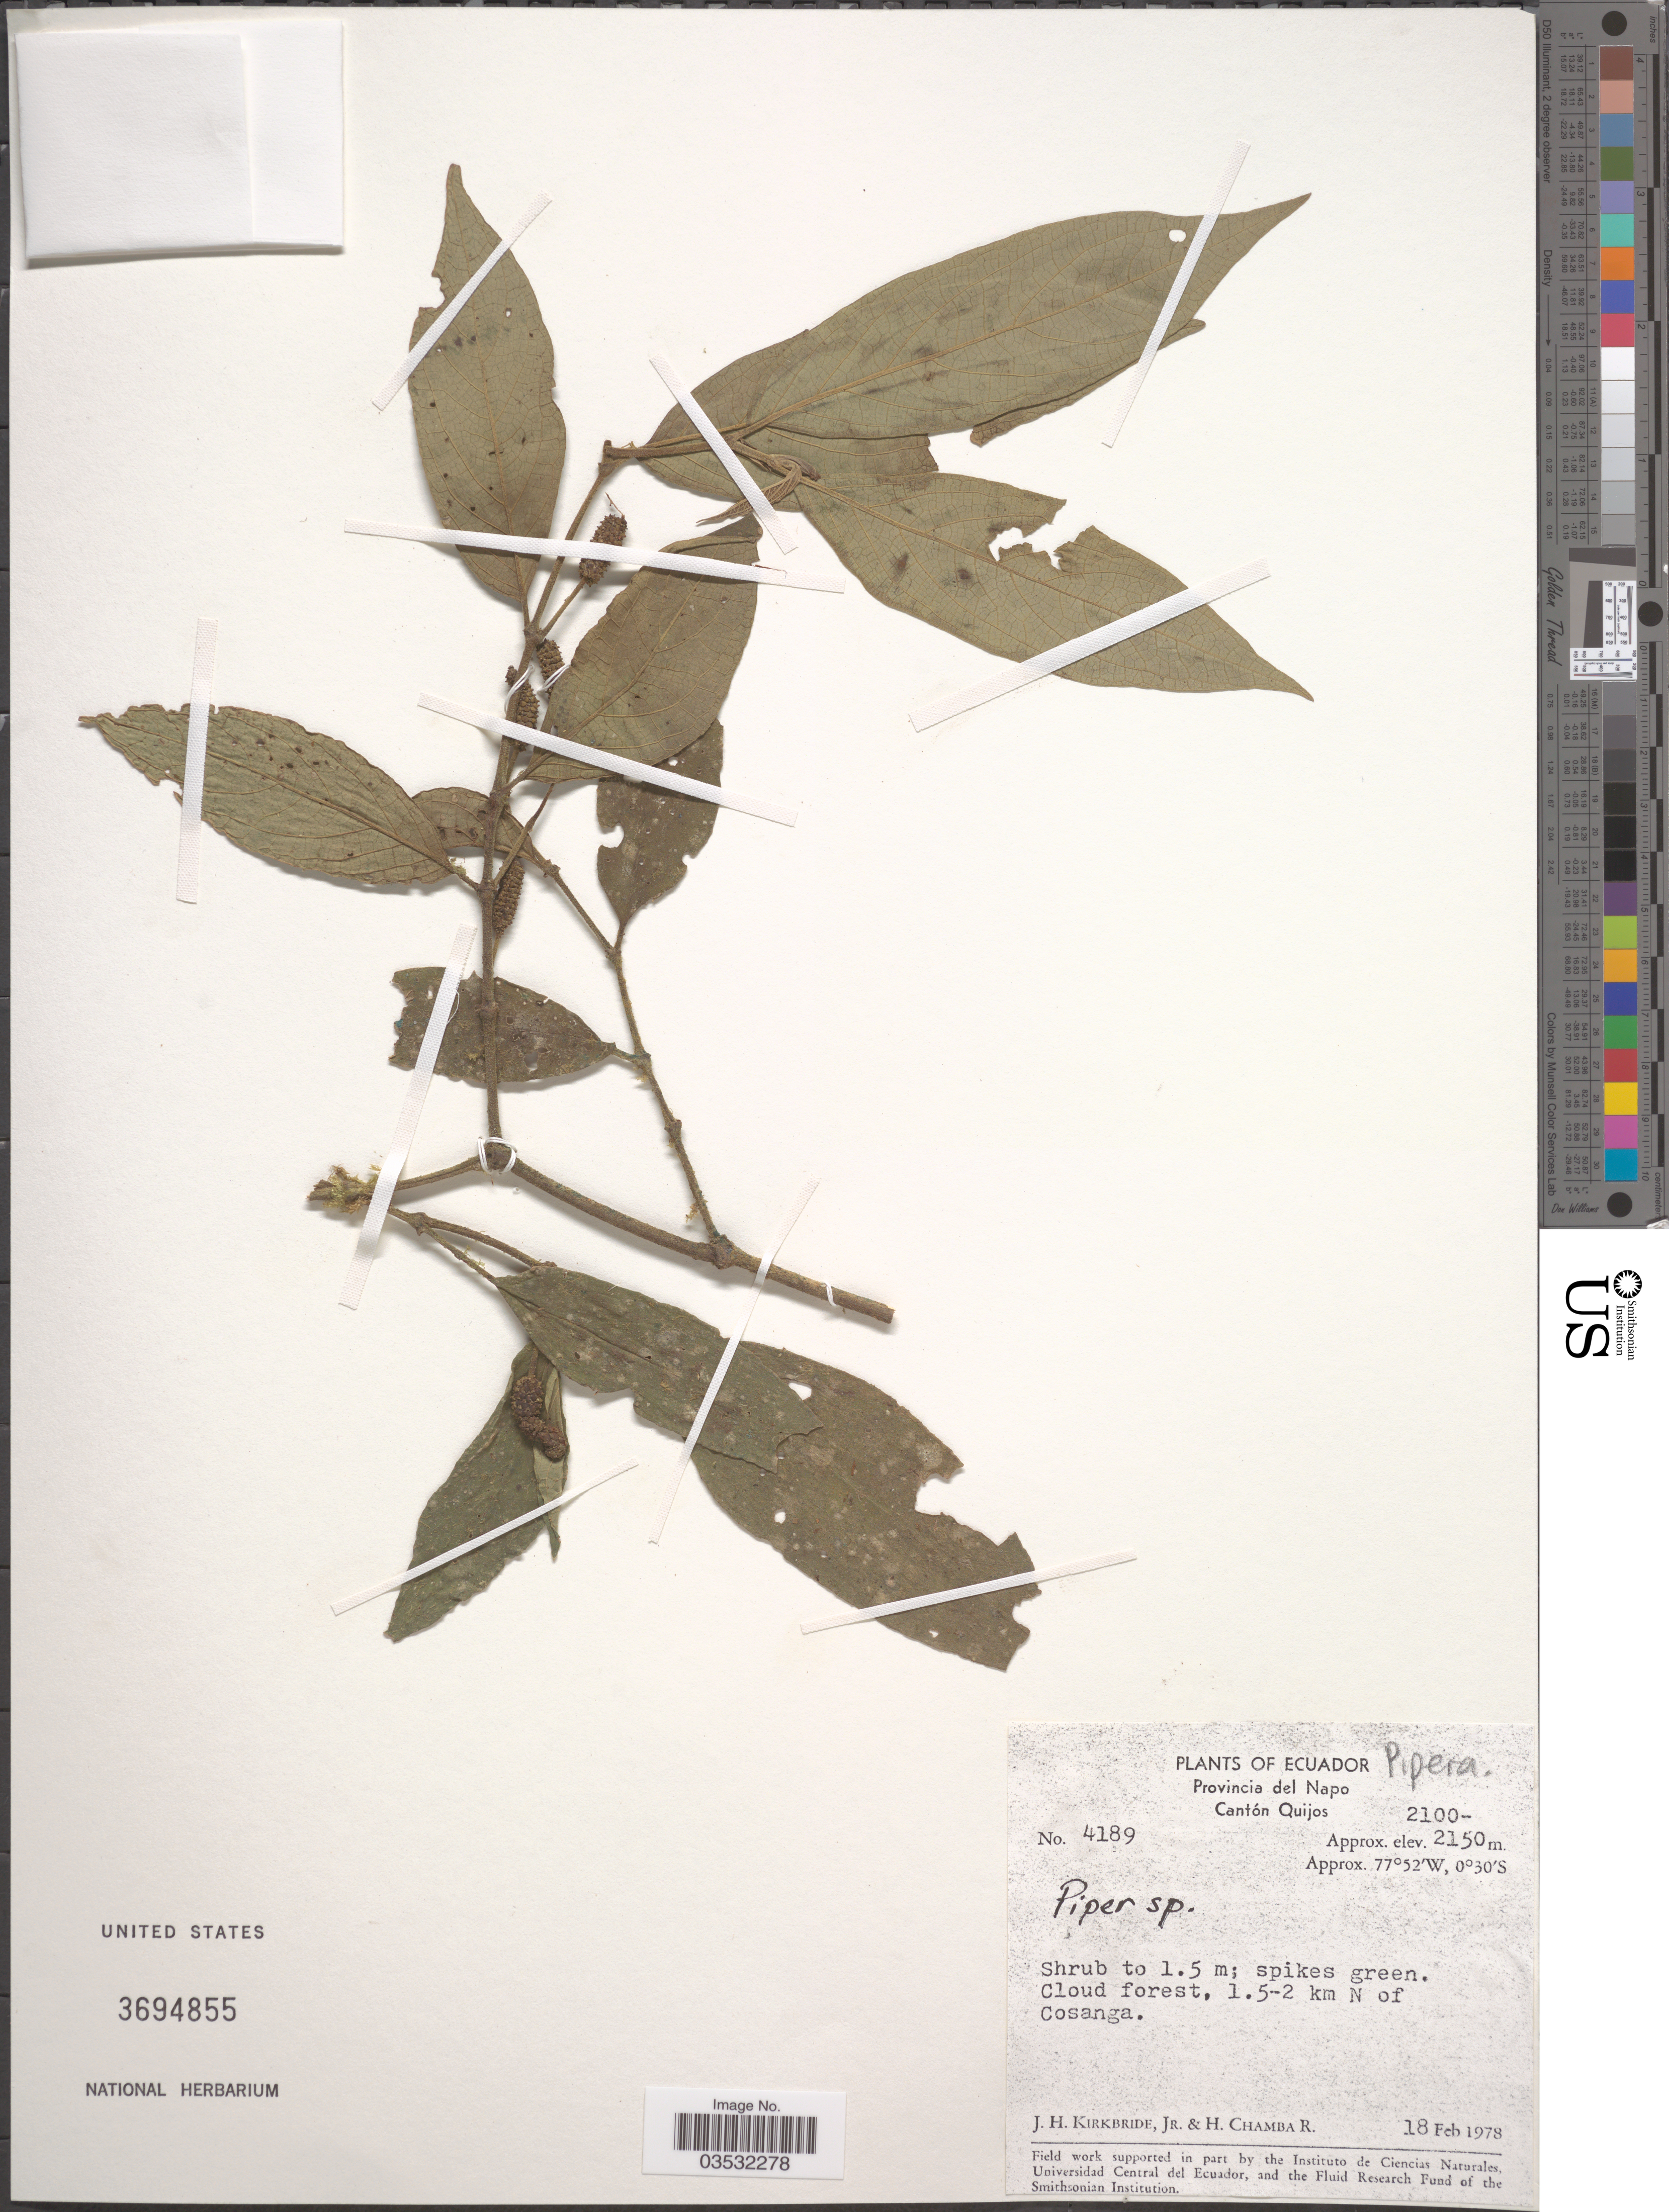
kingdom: Plantae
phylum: Tracheophyta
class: Magnoliopsida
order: Piperales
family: Piperaceae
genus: Piper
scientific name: Piper sp.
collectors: J. H. Kirkbride & H. Chamba R.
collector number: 4189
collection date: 1978-02-18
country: Ecuador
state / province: Napo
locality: Cantón Quijos. 1.5-2 km N of Cosanga.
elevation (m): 2100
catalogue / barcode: US 3694855